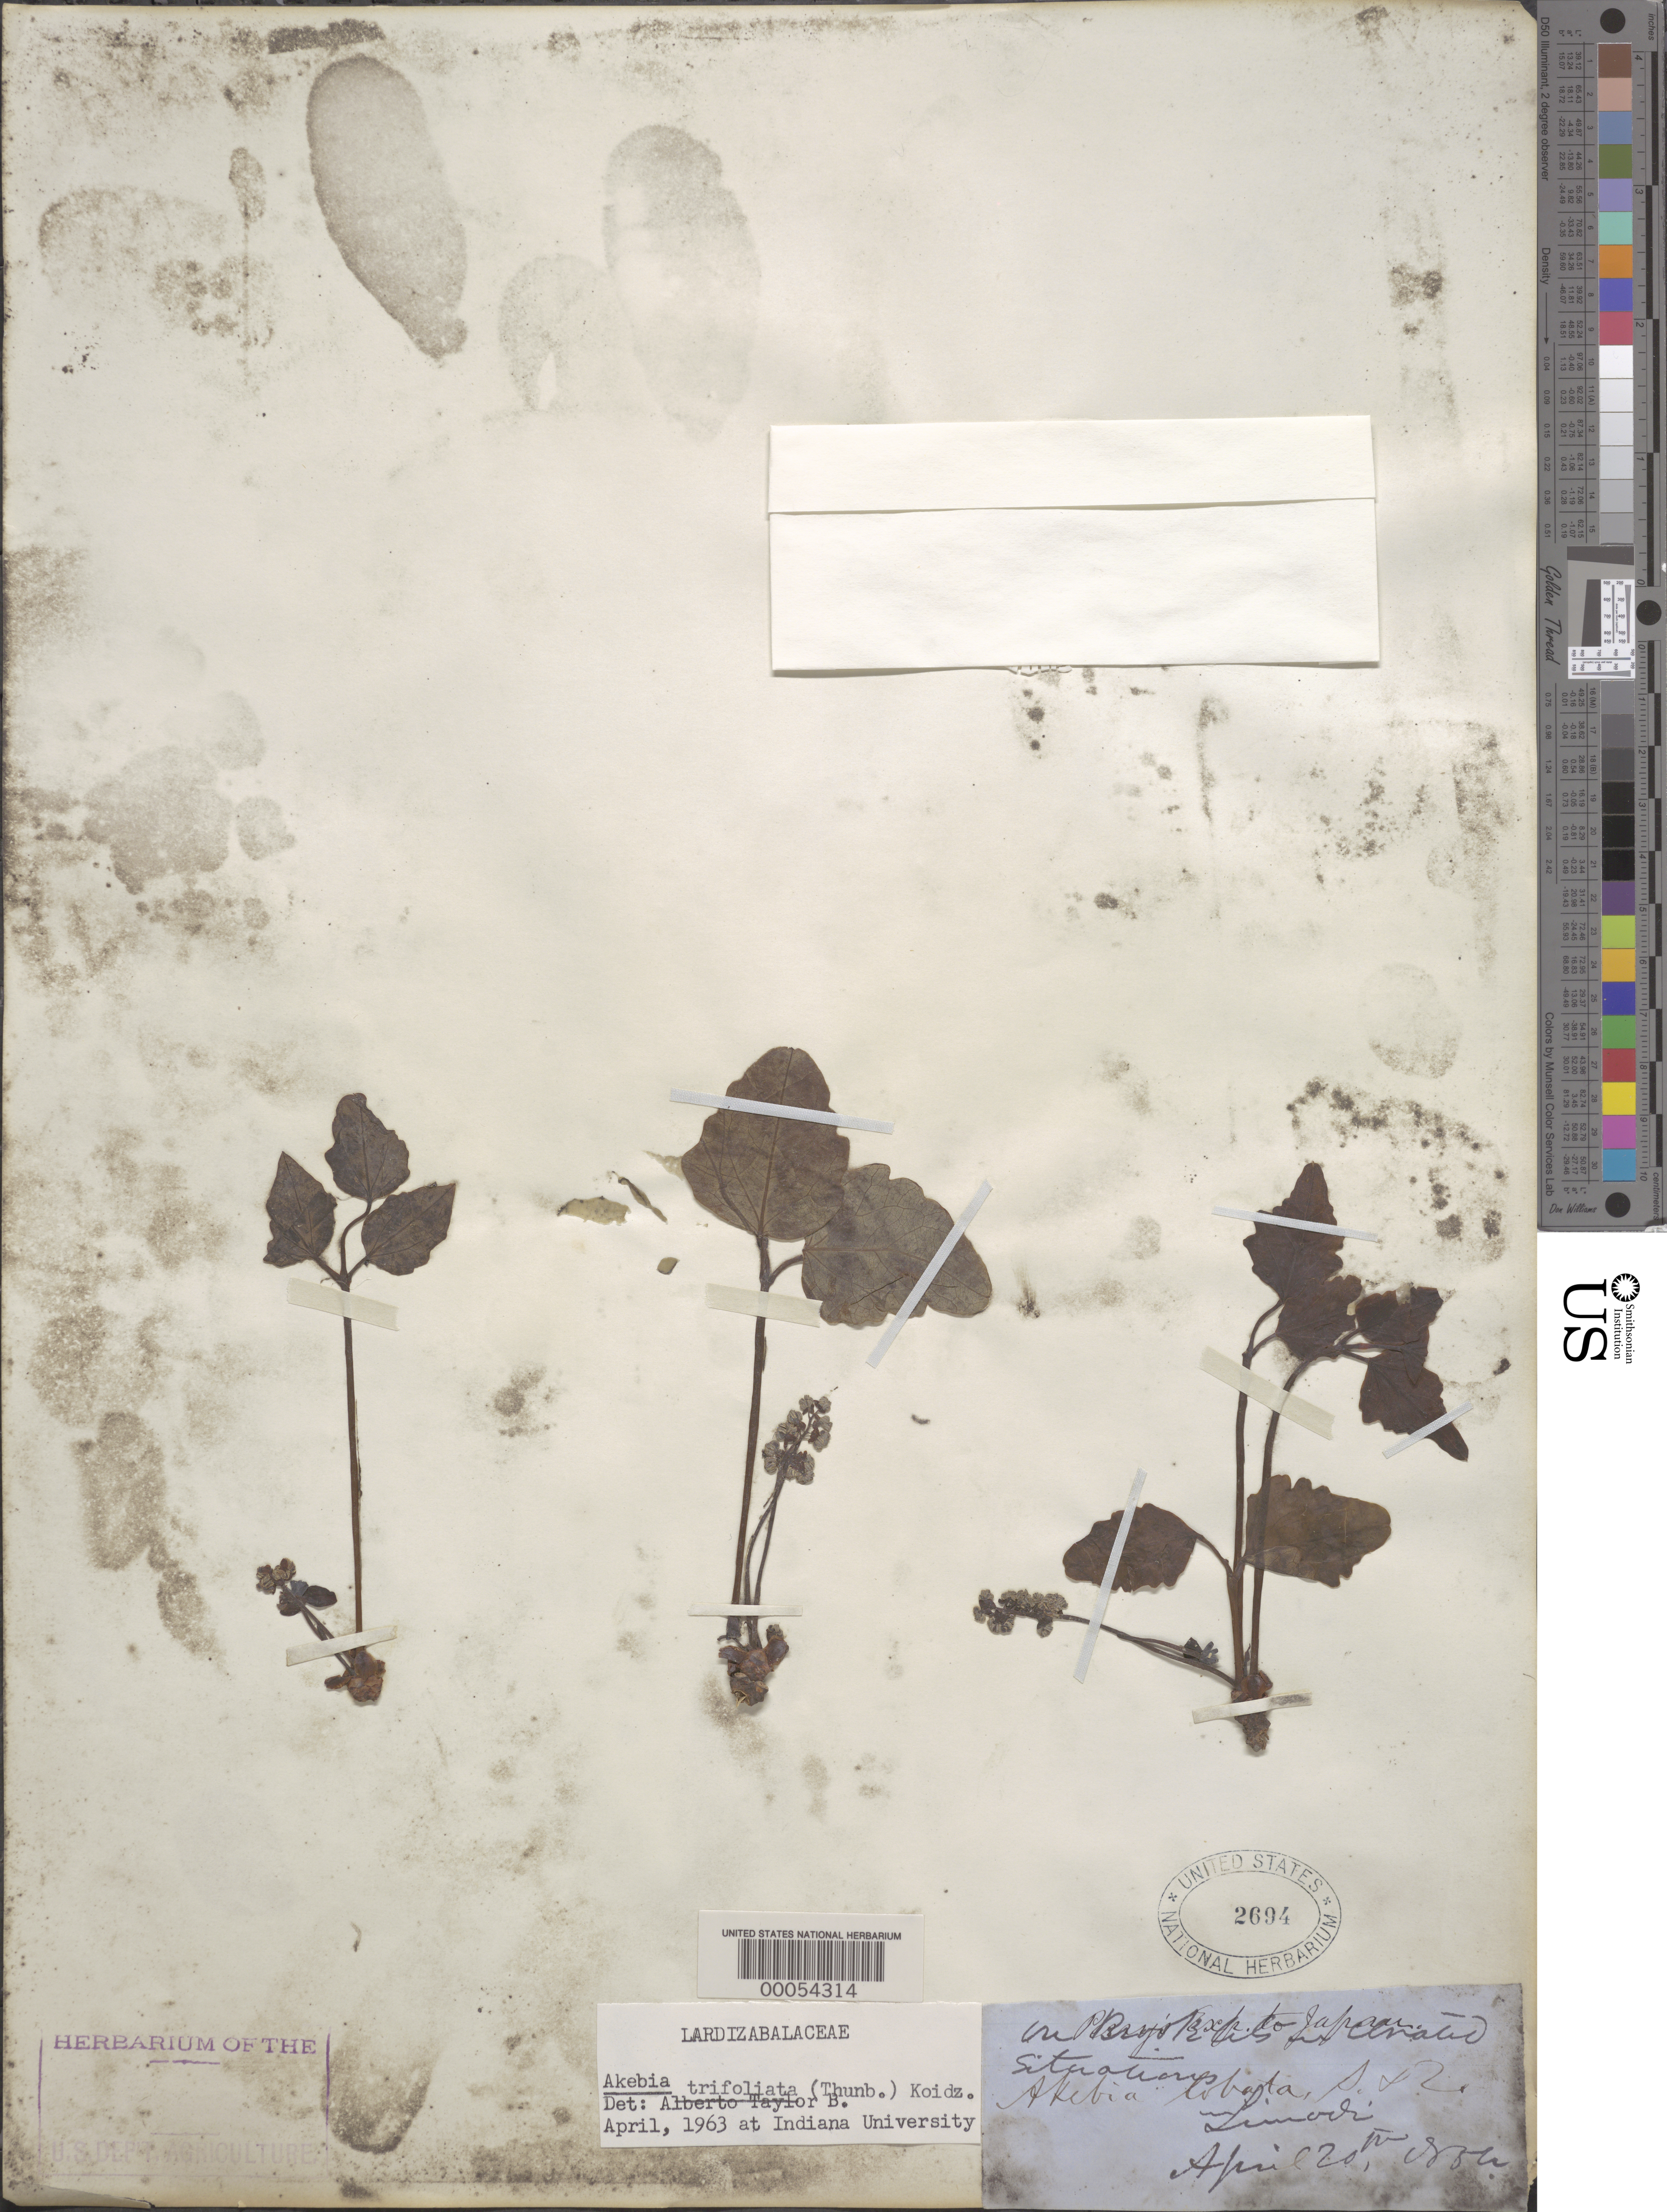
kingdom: Plantae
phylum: Tracheophyta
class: Magnoliopsida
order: Ranunculales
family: Lardizabalaceae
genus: Akebia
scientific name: Akebia trifoliata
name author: (Thunb.) Koidz.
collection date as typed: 20 Apr 1880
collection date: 1880-04-20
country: Japan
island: Honshu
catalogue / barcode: US 2694